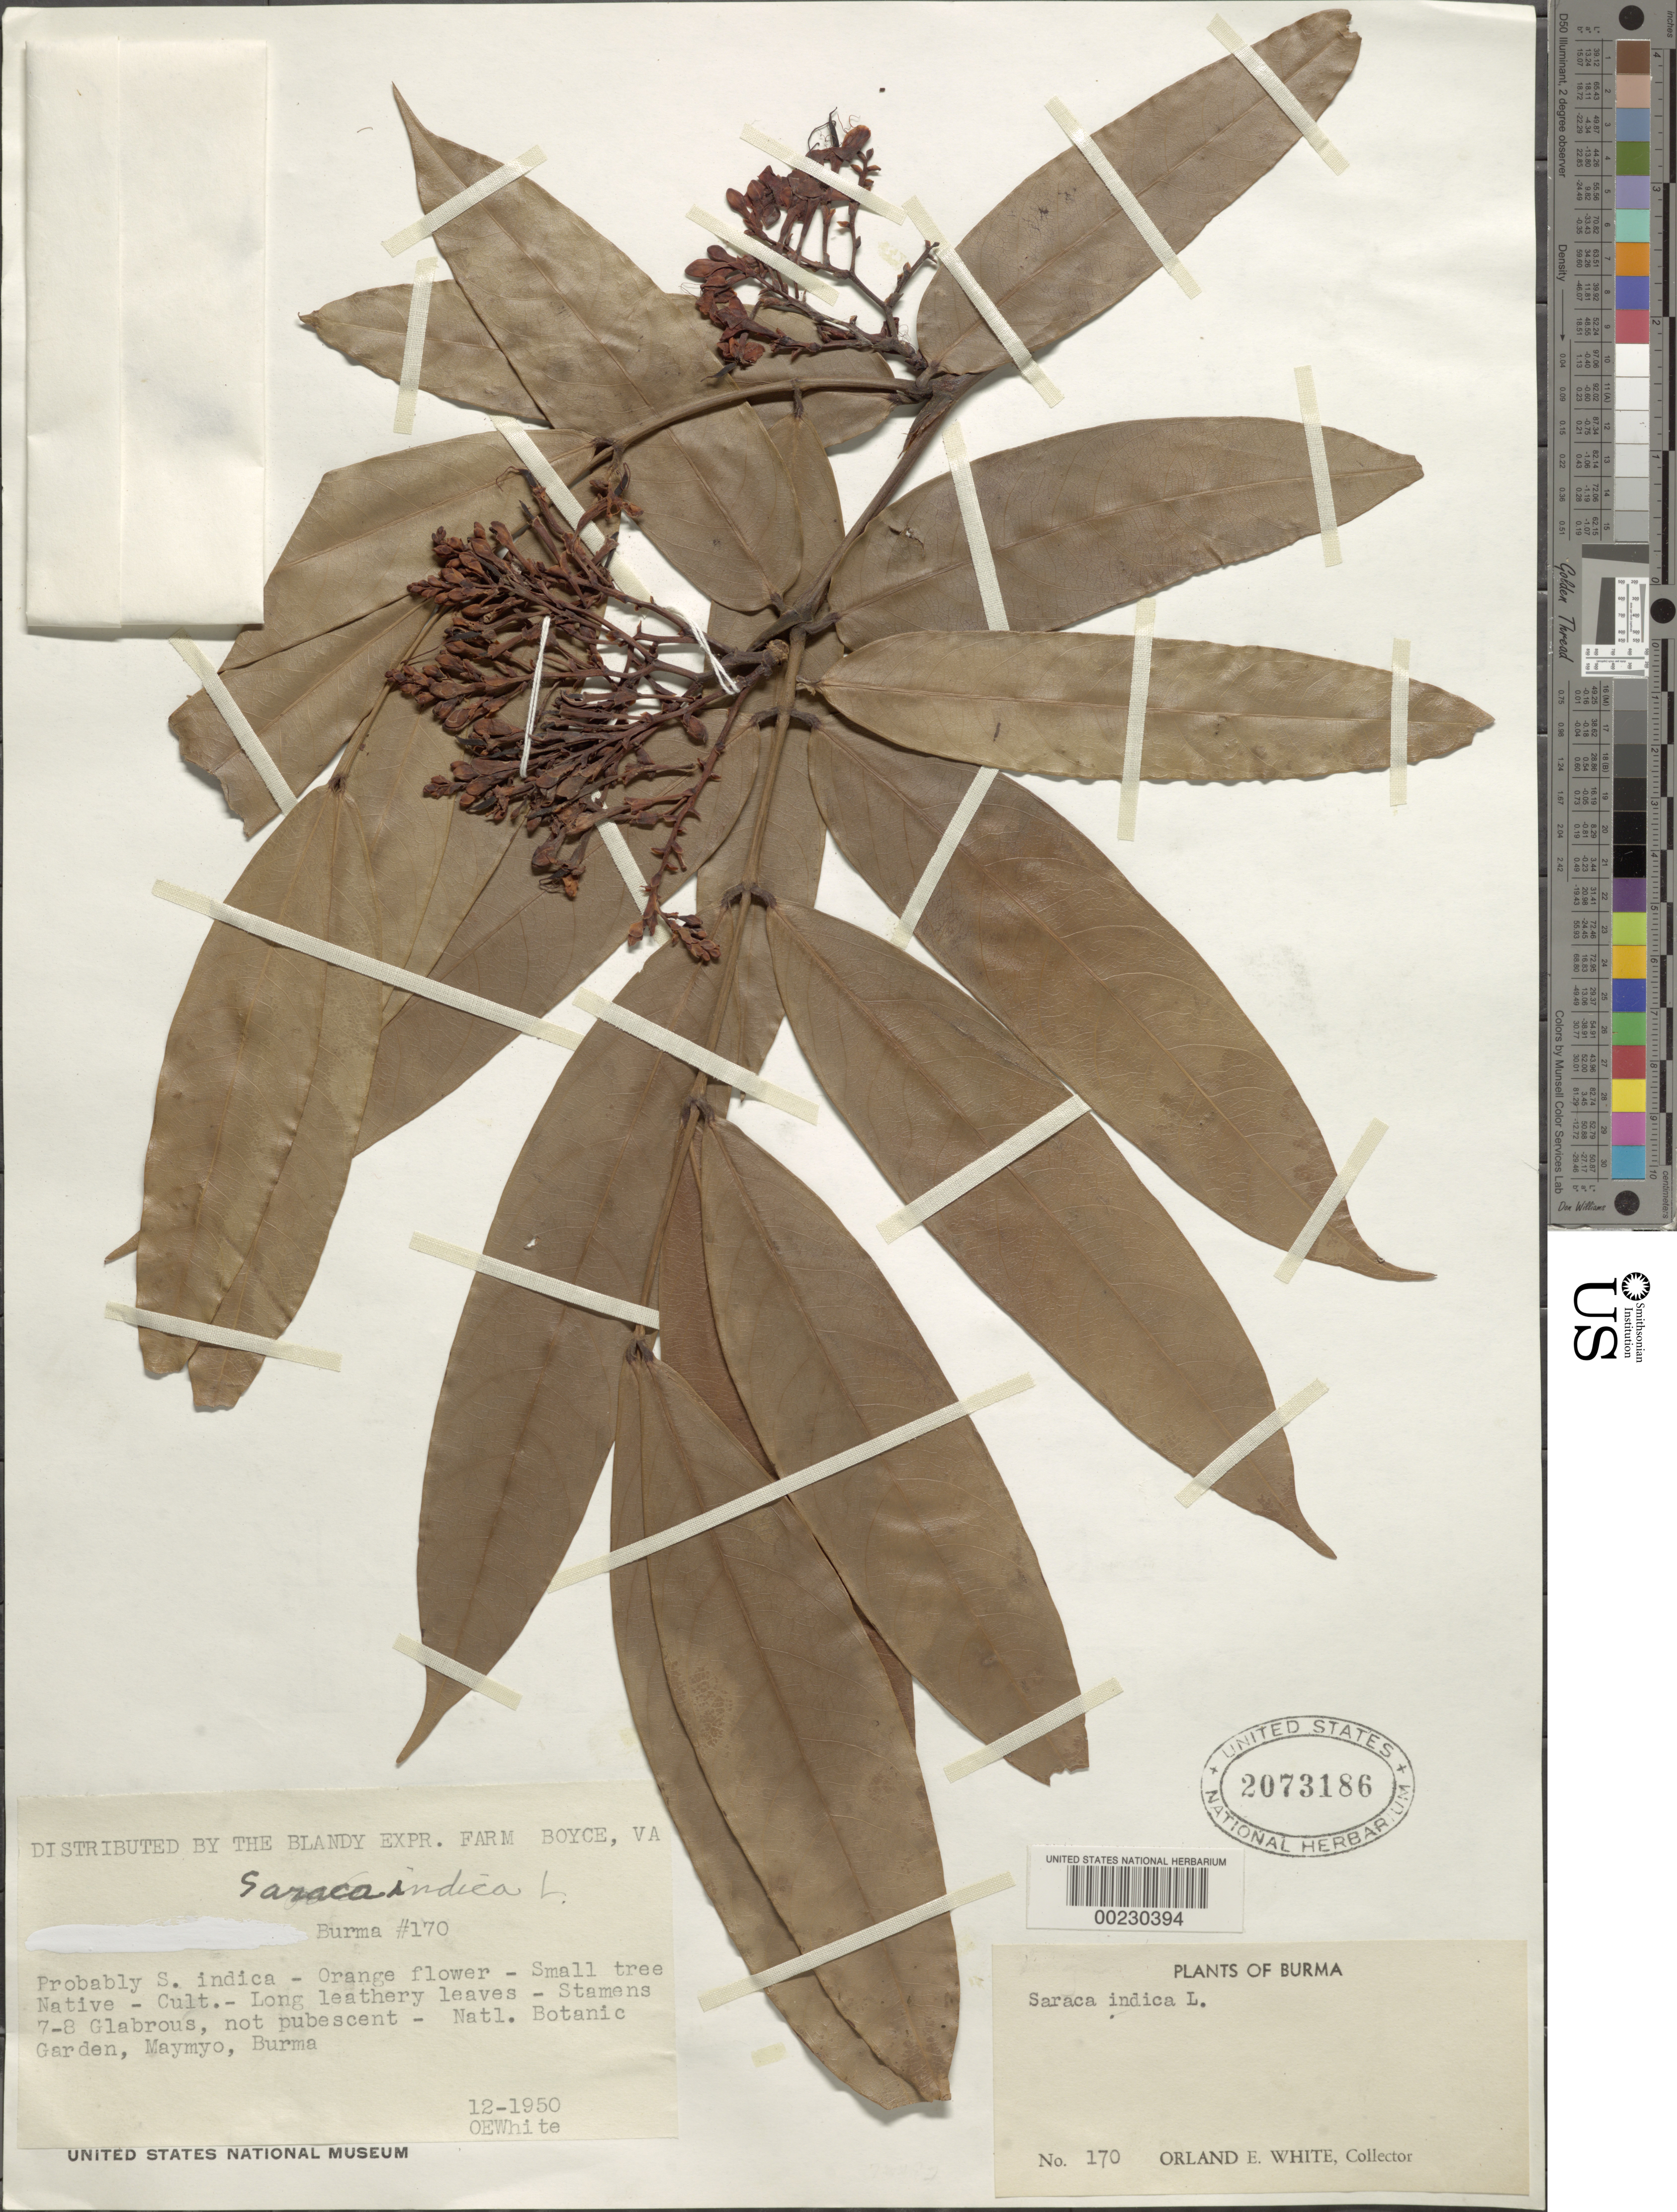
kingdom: Plantae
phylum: Tracheophyta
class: Magnoliopsida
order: Fabales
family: Fabaceae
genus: Saraca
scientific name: Saraca indica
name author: L.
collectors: O. E. White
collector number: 170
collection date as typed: Dec 1950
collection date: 1950-12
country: Myanmar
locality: National Botanic Garden, Maymyo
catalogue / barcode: US 2073186